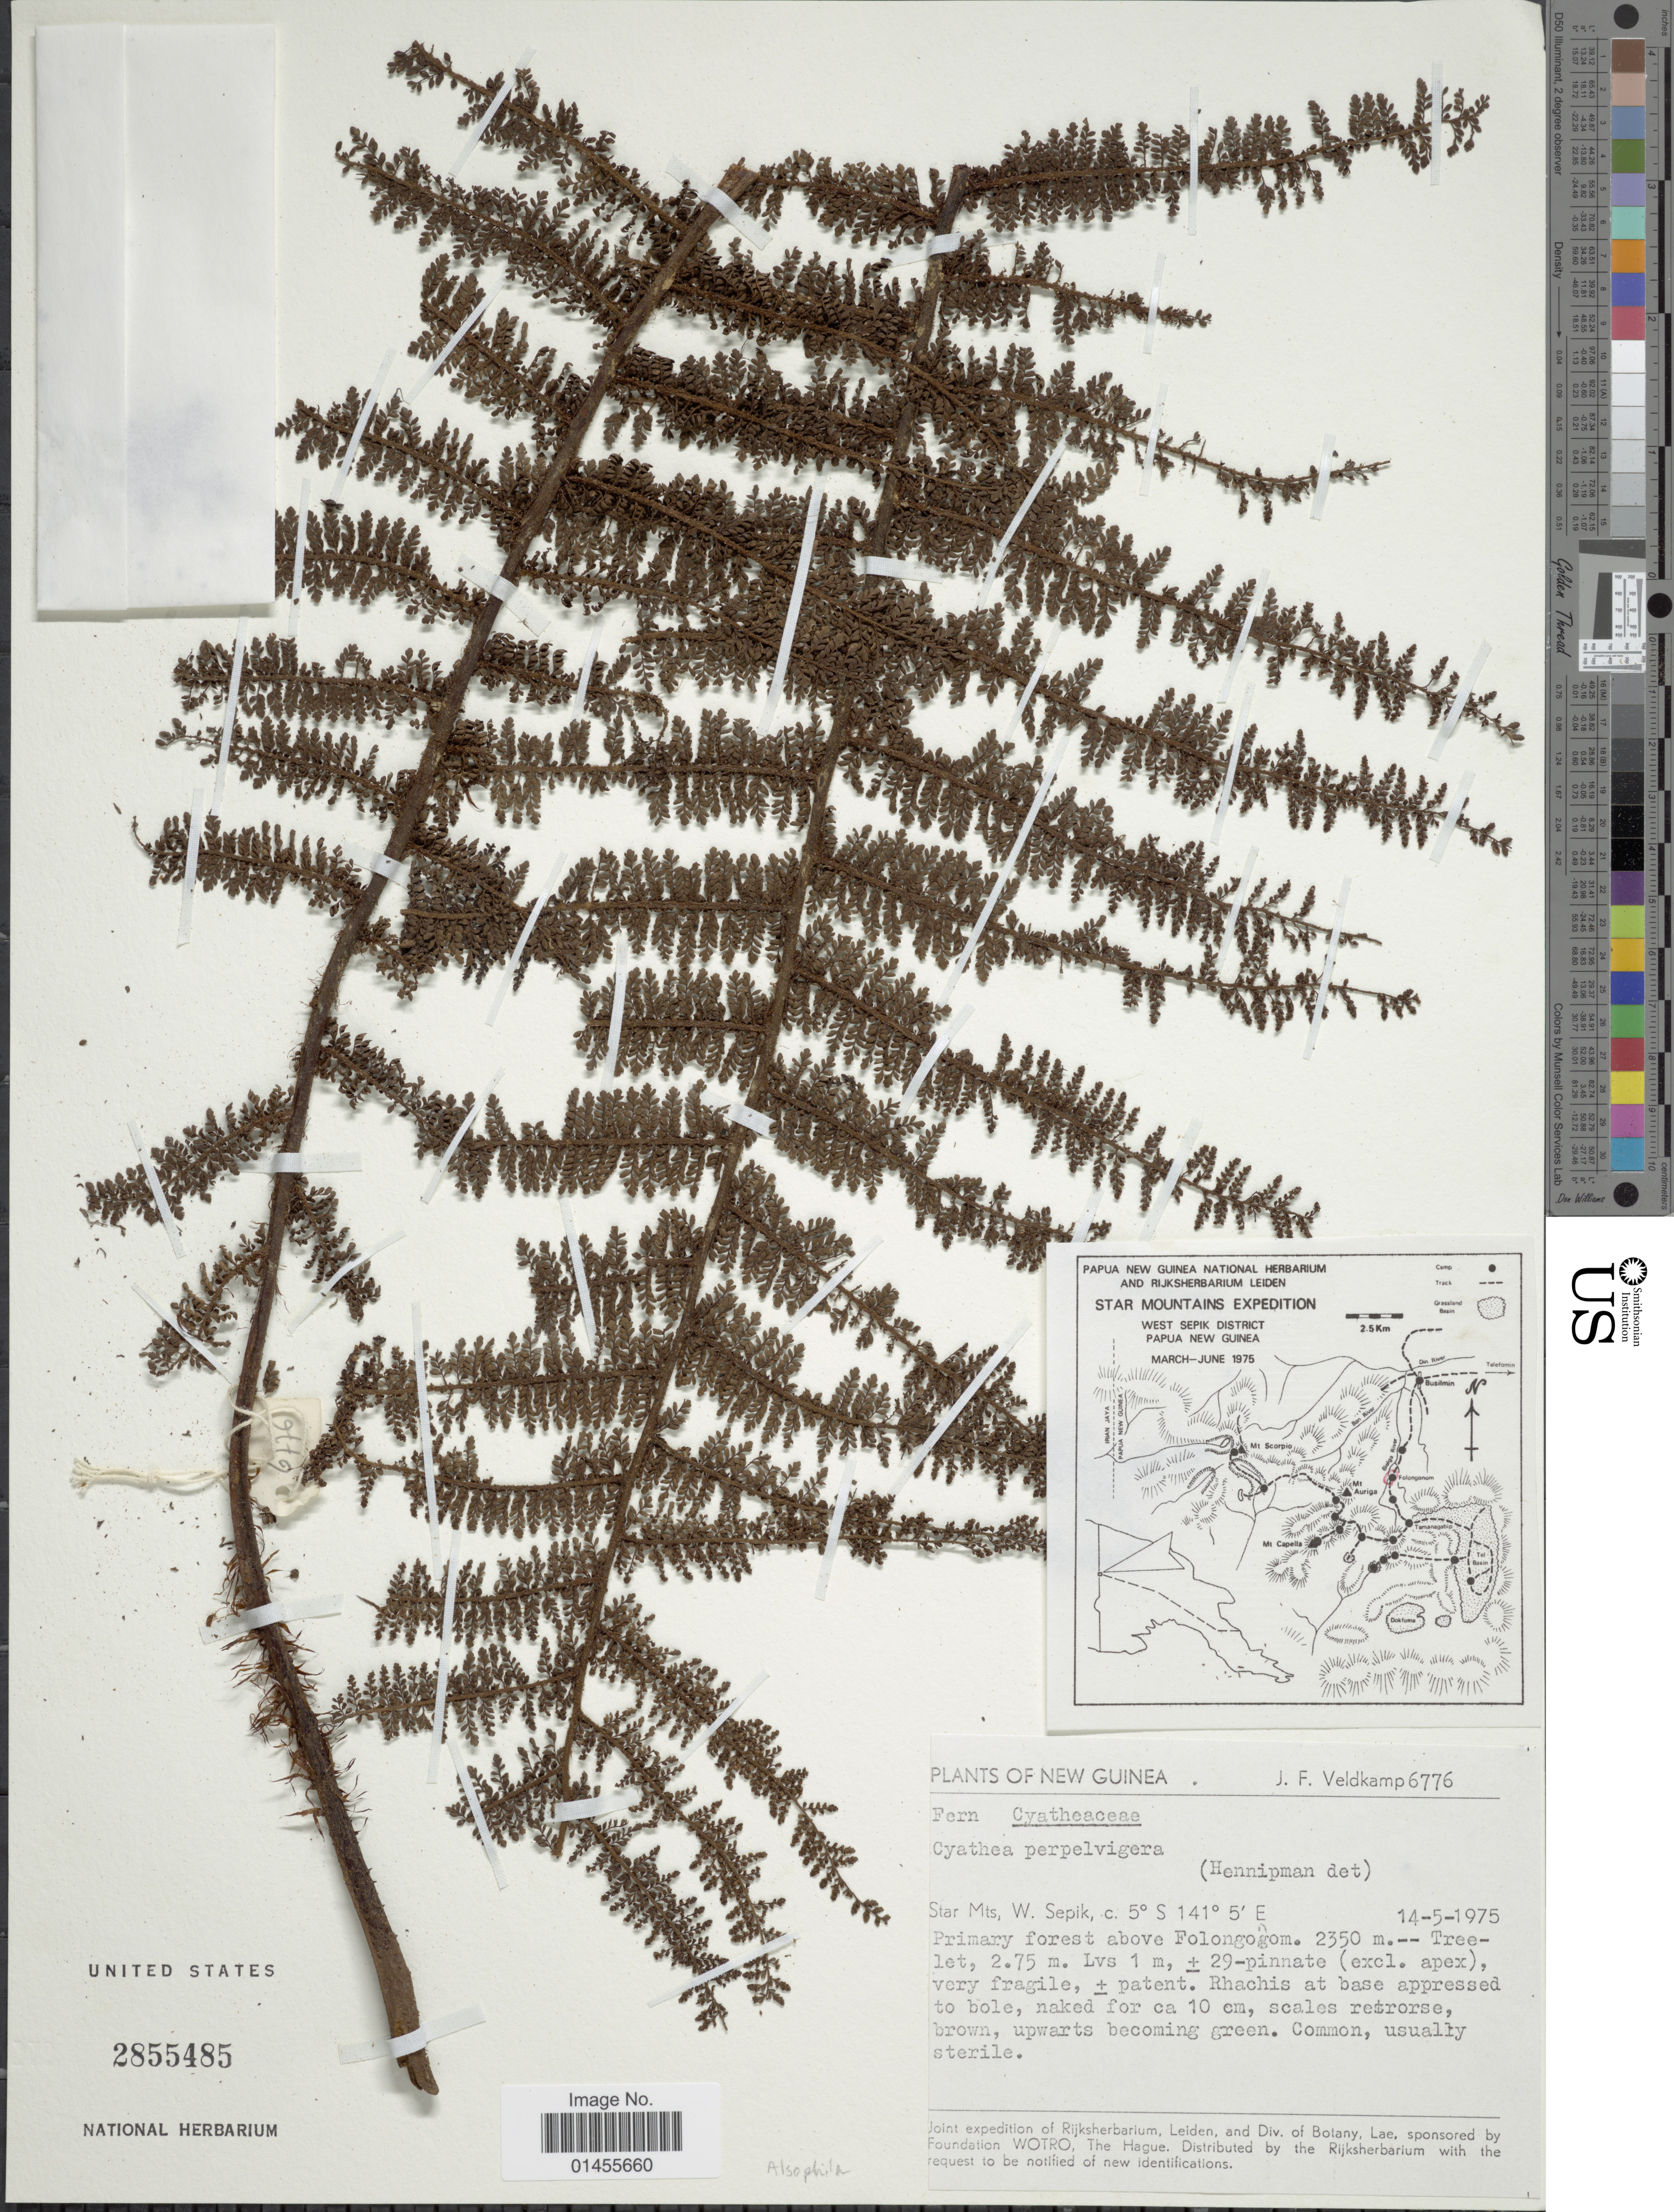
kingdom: Plantae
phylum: Tracheophyta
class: Polypodiopsida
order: Cyatheales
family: Cyatheaceae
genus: Alsophila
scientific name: Alsophila perpelvigera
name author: (Alderw.) R.M. Tryon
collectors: J. F. Veldkamp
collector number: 6776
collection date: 1975-05-14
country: Papua New Guinea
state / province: Sandaun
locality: New Guinea. Star, W. Sepik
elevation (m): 2350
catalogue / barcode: US 2855485